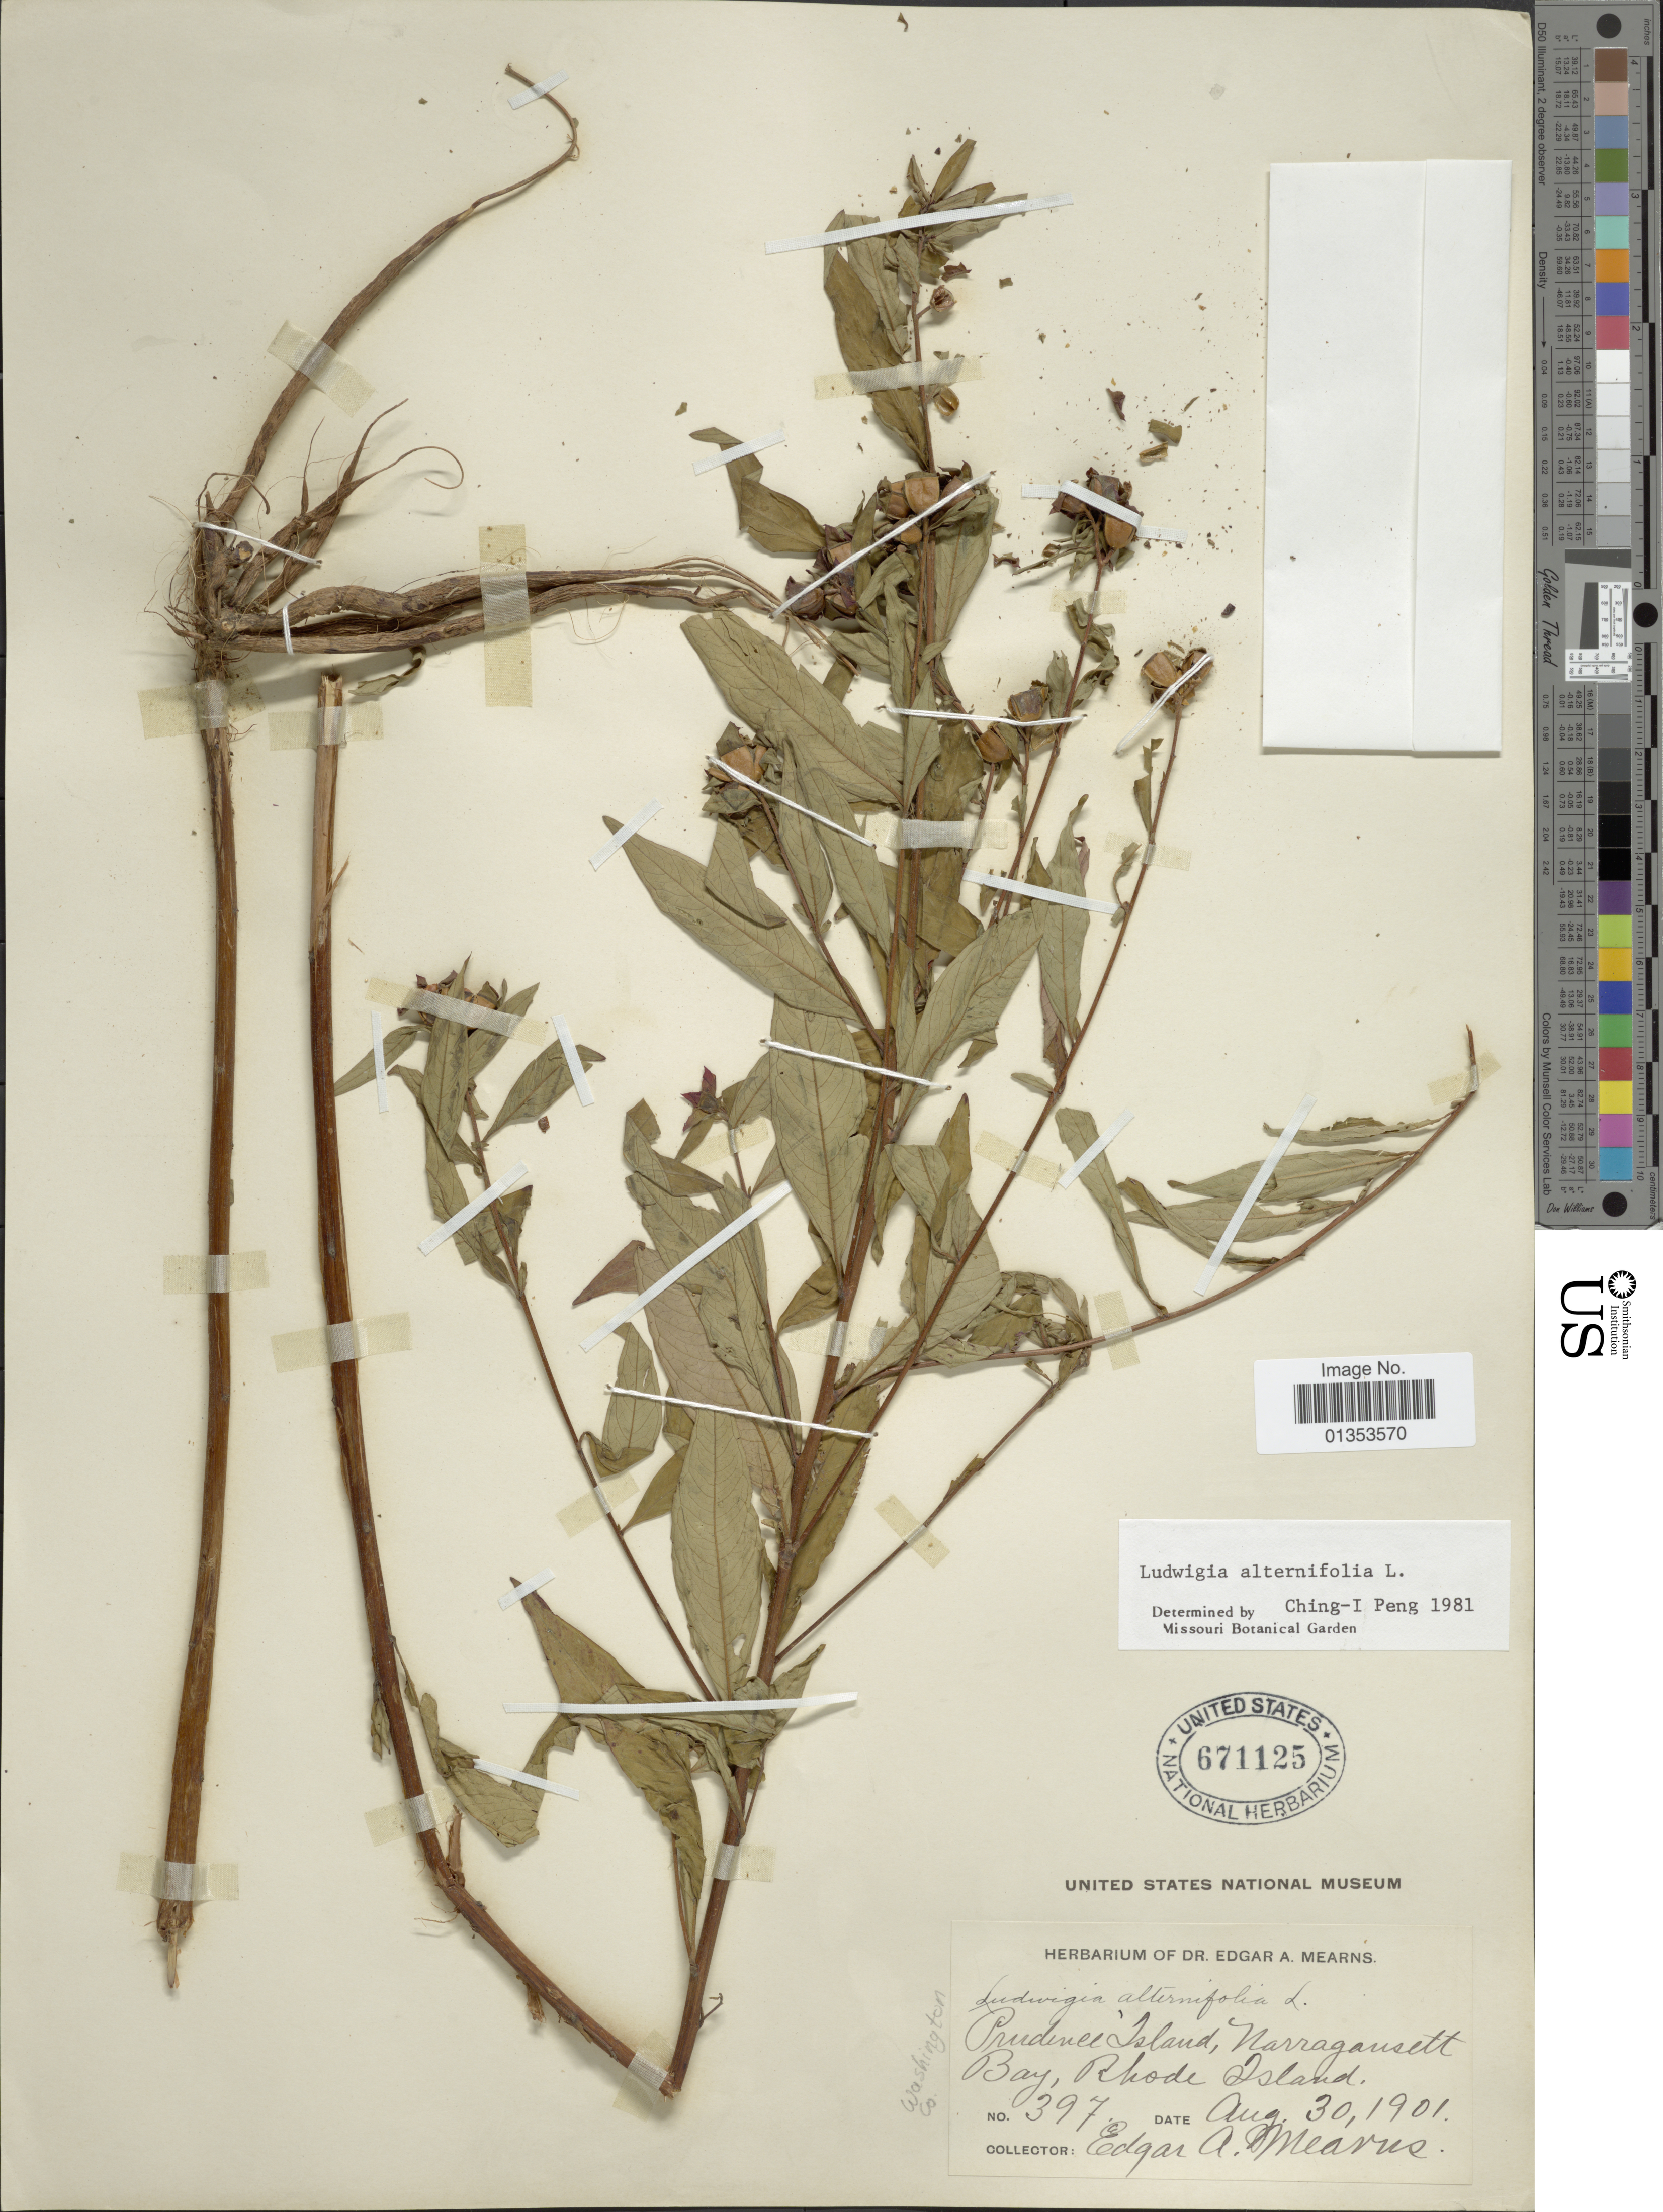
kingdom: Plantae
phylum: Tracheophyta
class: Magnoliopsida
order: Myrtales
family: Onagraceae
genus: Ludwigia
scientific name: Ludwigia alternifolia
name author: L.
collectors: E. Mearne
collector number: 397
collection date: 1901-08-30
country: United States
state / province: Rhode Island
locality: Prudence Island, Narragansett Bay.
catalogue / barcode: US 671125